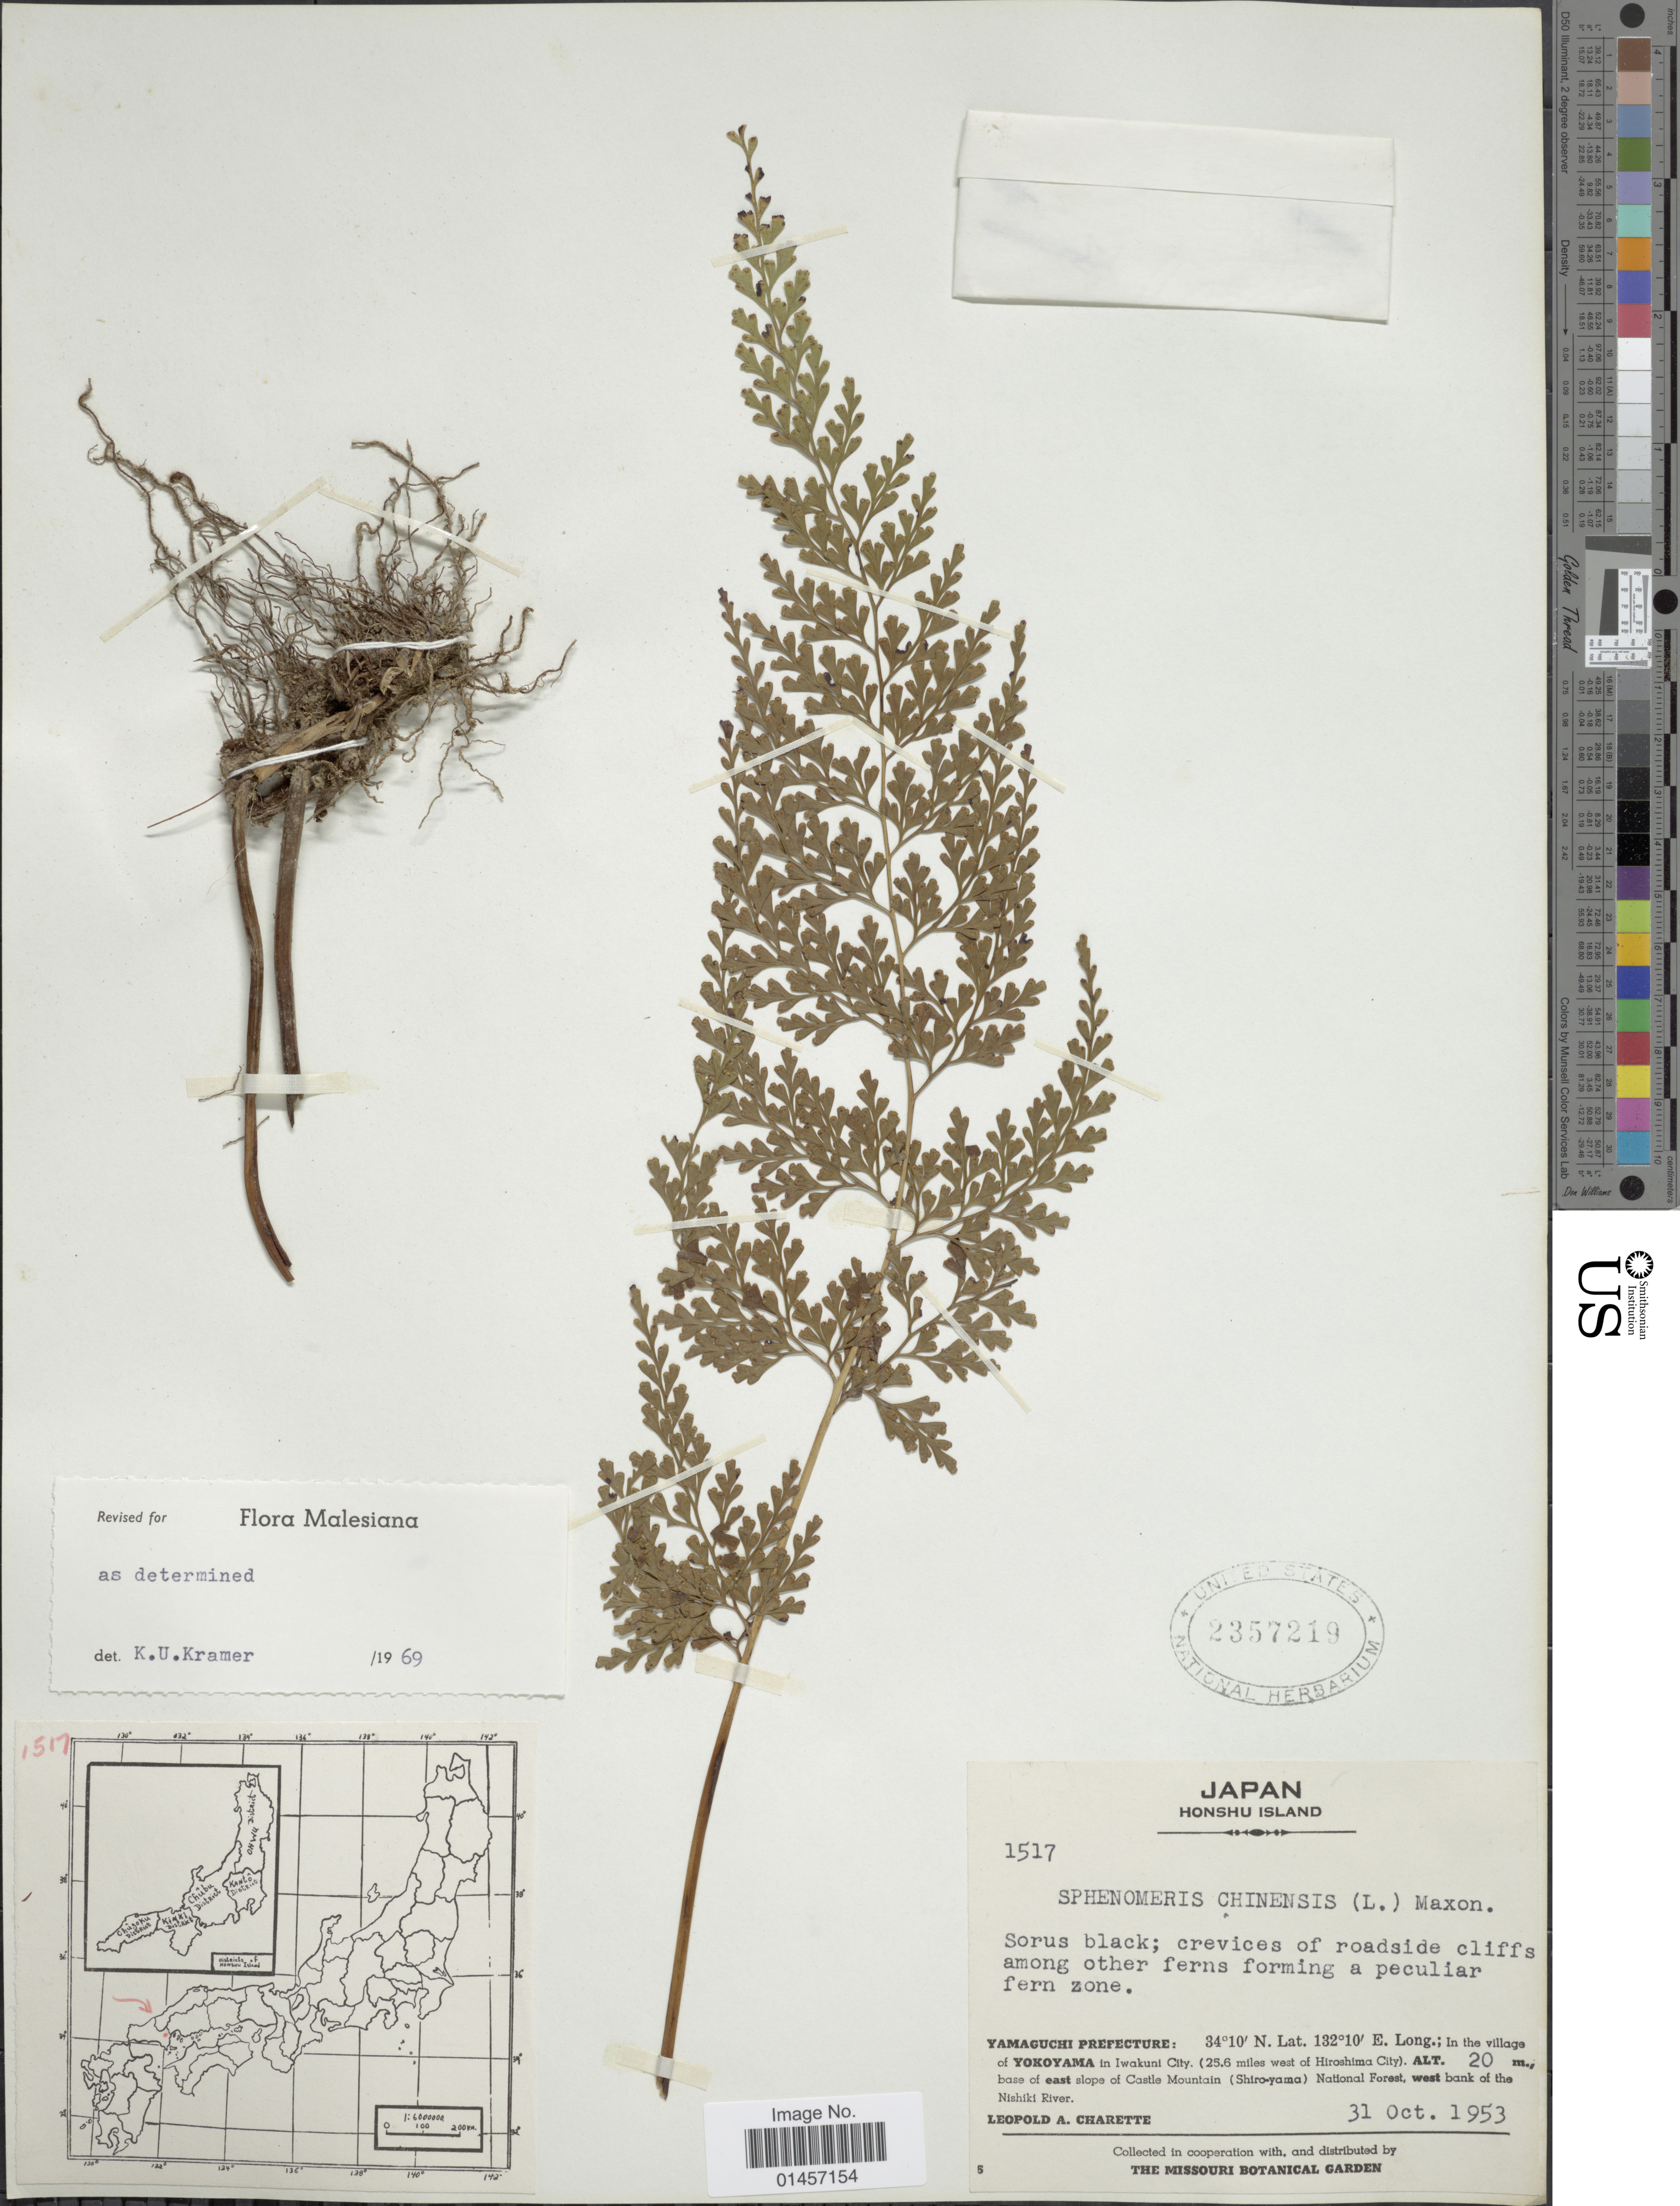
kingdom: Plantae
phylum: Tracheophyta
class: Polypodiopsida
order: Polypodiales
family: Lindsaeaceae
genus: Sphenomeris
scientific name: Sphenomeris chinensis var. chinensis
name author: (L.) Maxon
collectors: L. A. Charette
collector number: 1517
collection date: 1953-10-31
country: Japan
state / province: Yamaguti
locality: Yamaguchi prefecture: in the village of Yokoyama in Iwakuno City(25.6 miles west of Hiroshima City) base east slope of Castle Mountain(Shiro-Yama) National Forest, west bank of the Nishiki river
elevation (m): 20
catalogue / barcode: US 2357213